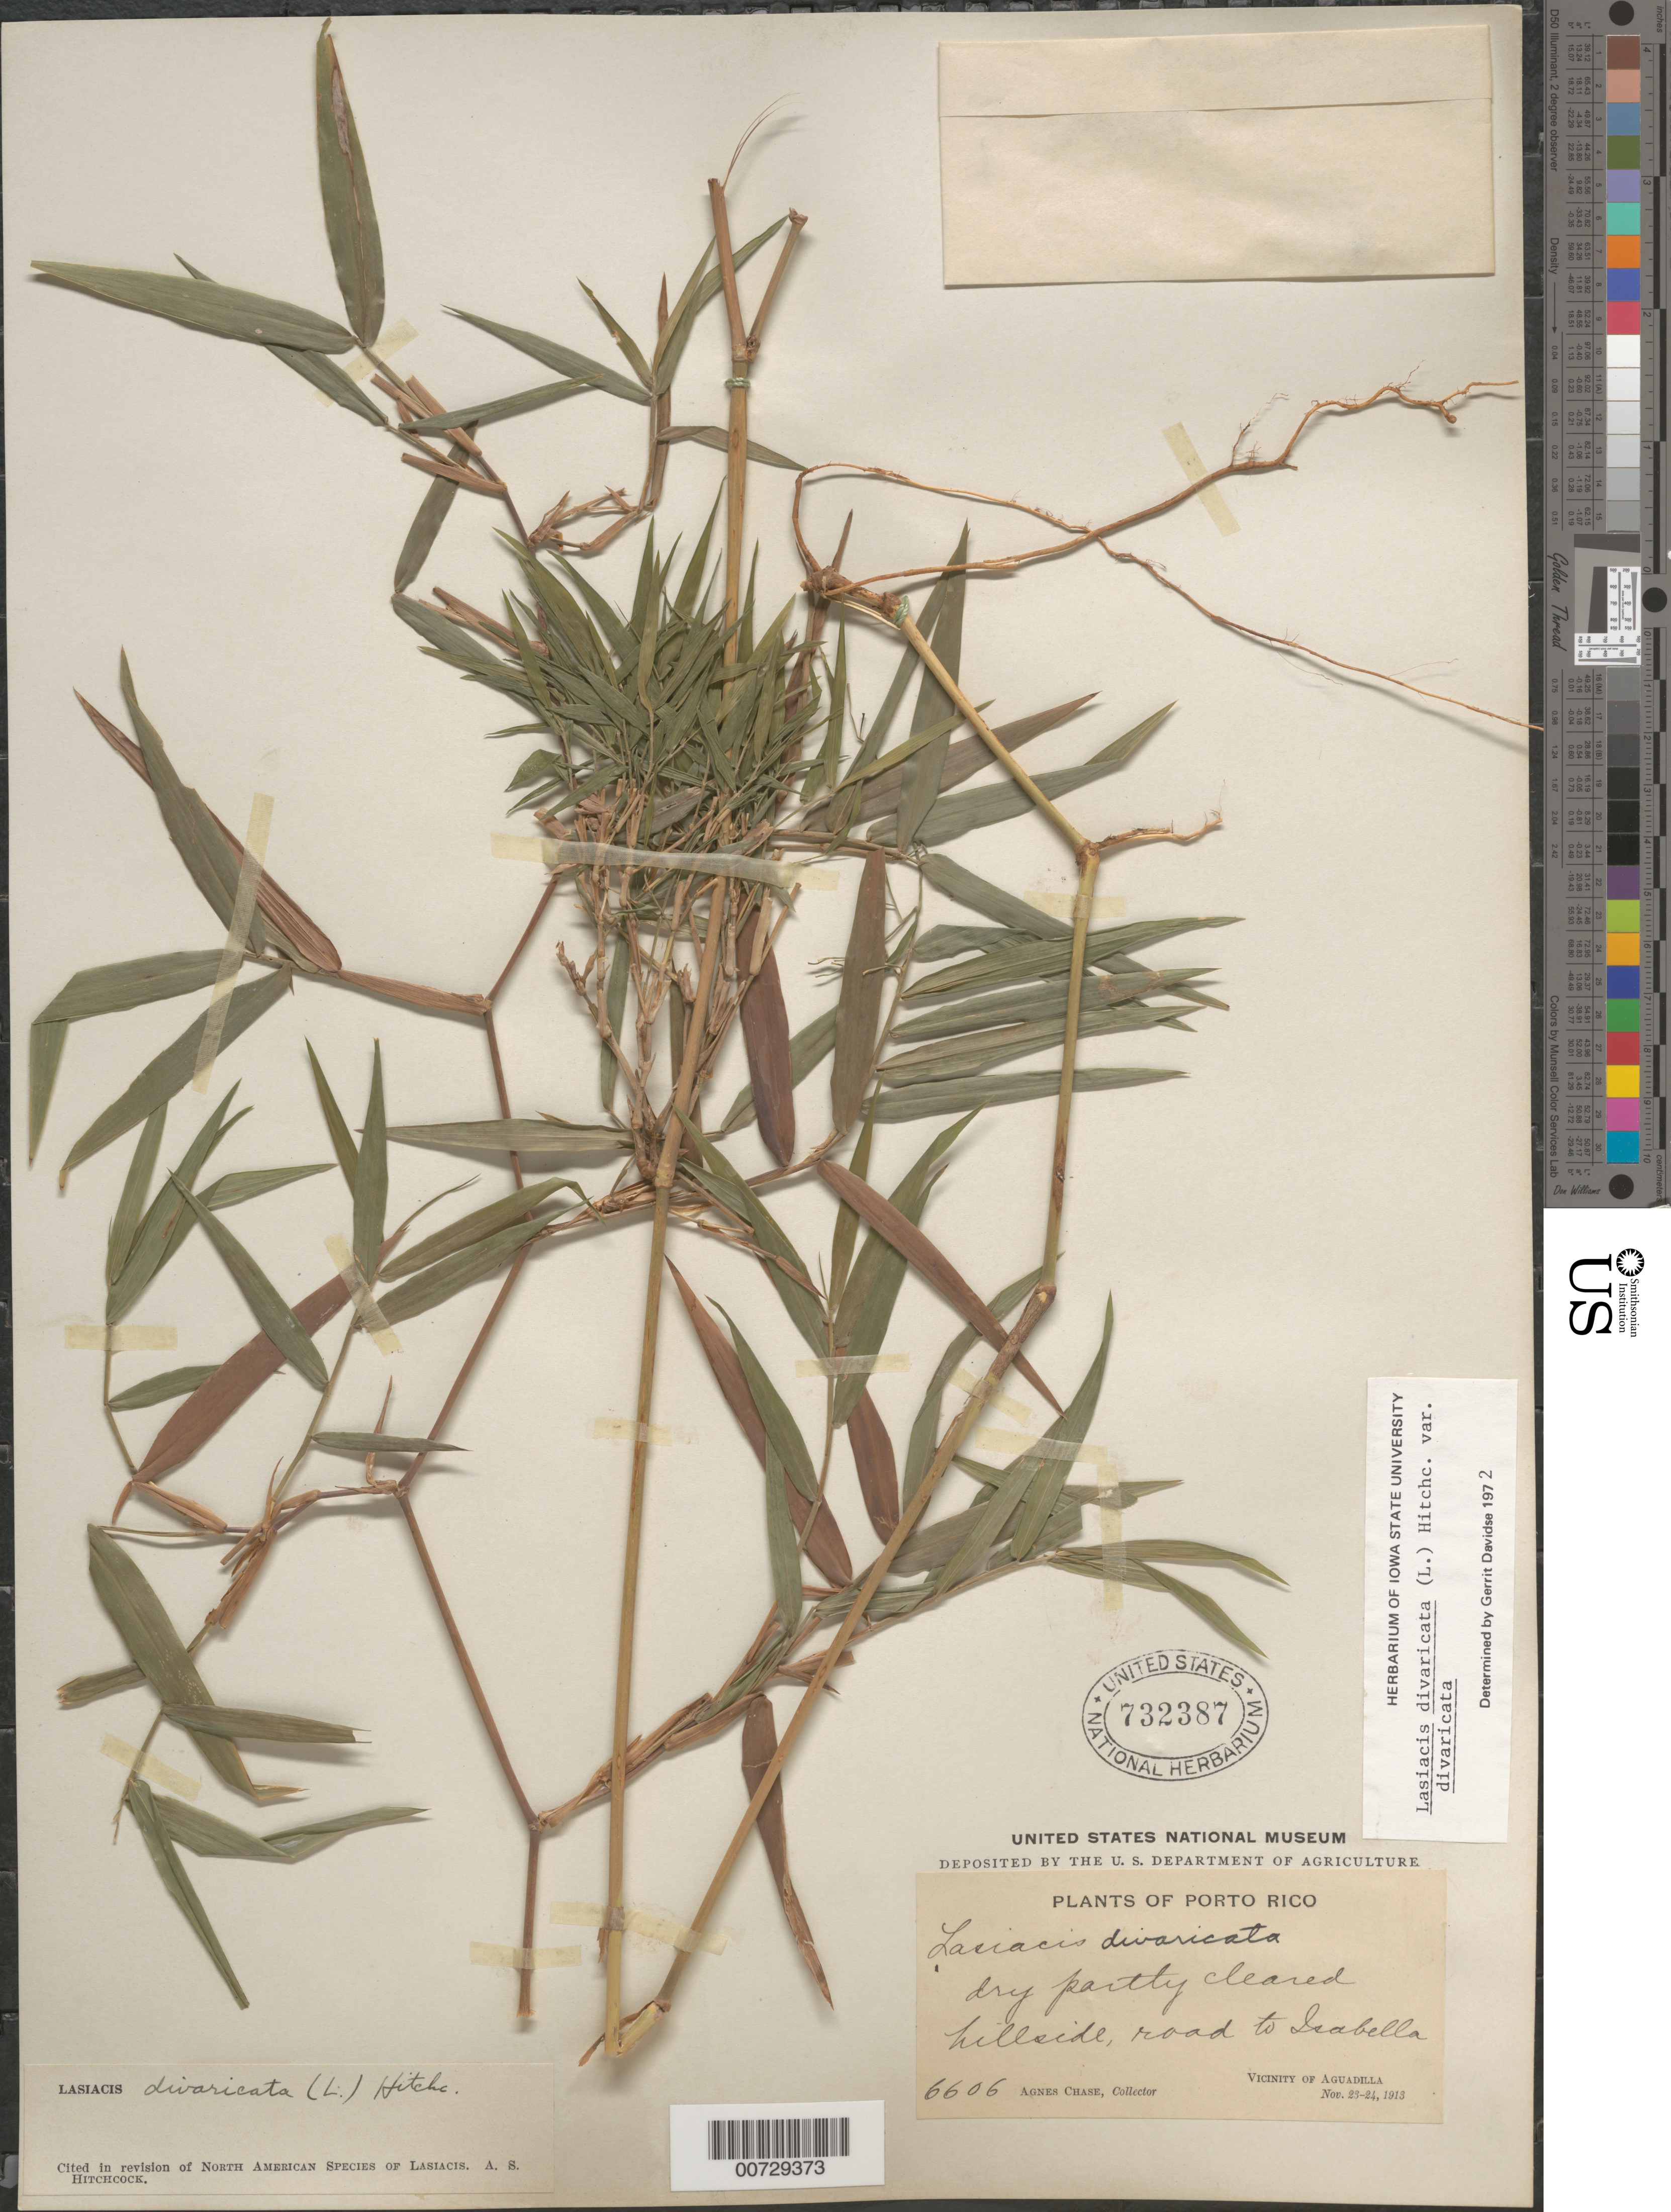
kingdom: Plantae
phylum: Tracheophyta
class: Liliopsida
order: Poales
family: Poaceae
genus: Lasiacis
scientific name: Lasiacis divaricata var. divaricata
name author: (L.) Hitchc.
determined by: Davidse, Gerrit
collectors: A. Chase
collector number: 6606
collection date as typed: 23 Nov 1913 and 24 Nov 1913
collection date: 1913-11-23,1913-11-24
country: Puerto Rico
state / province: Aguadilla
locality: Isabella, road to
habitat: Dry partly cleared hillside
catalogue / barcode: US 732387